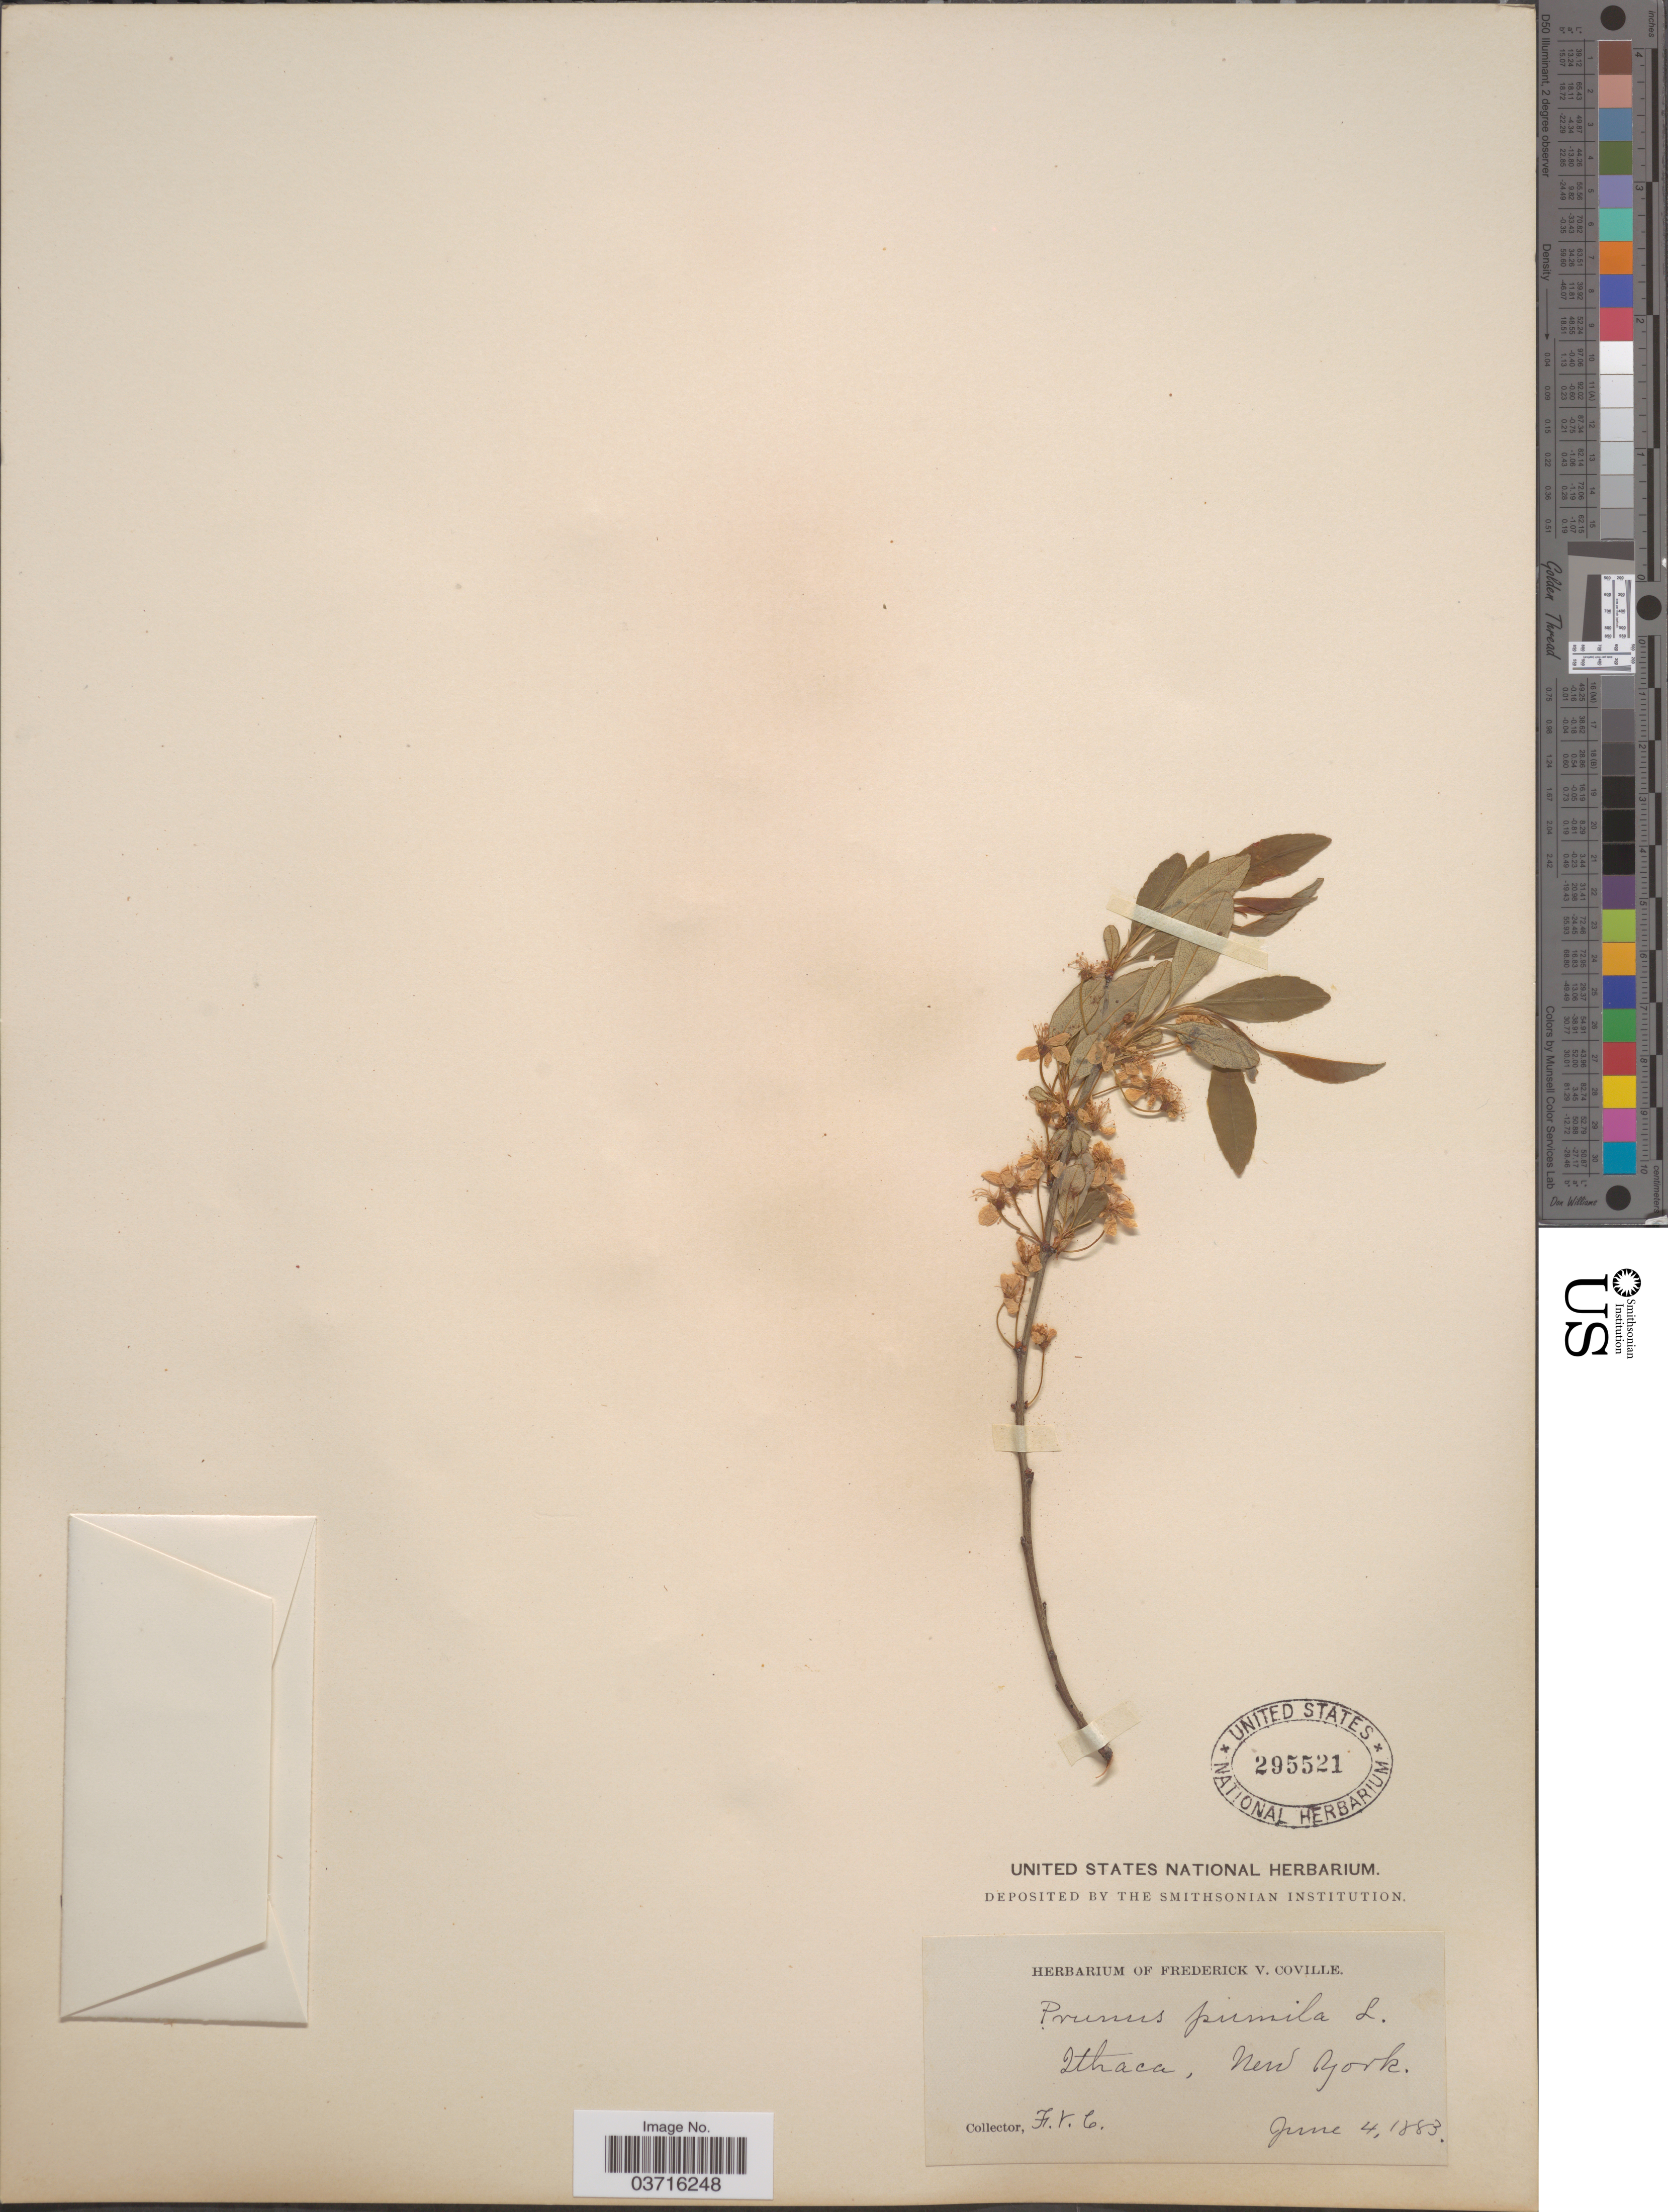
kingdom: Plantae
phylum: Tracheophyta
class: Magnoliopsida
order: Rosales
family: Rosaceae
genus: Prunus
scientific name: Prunus pumila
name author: L.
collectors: F. V. Coville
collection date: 1883-06-04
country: United States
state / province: New York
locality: Ithaca.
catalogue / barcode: US 295521